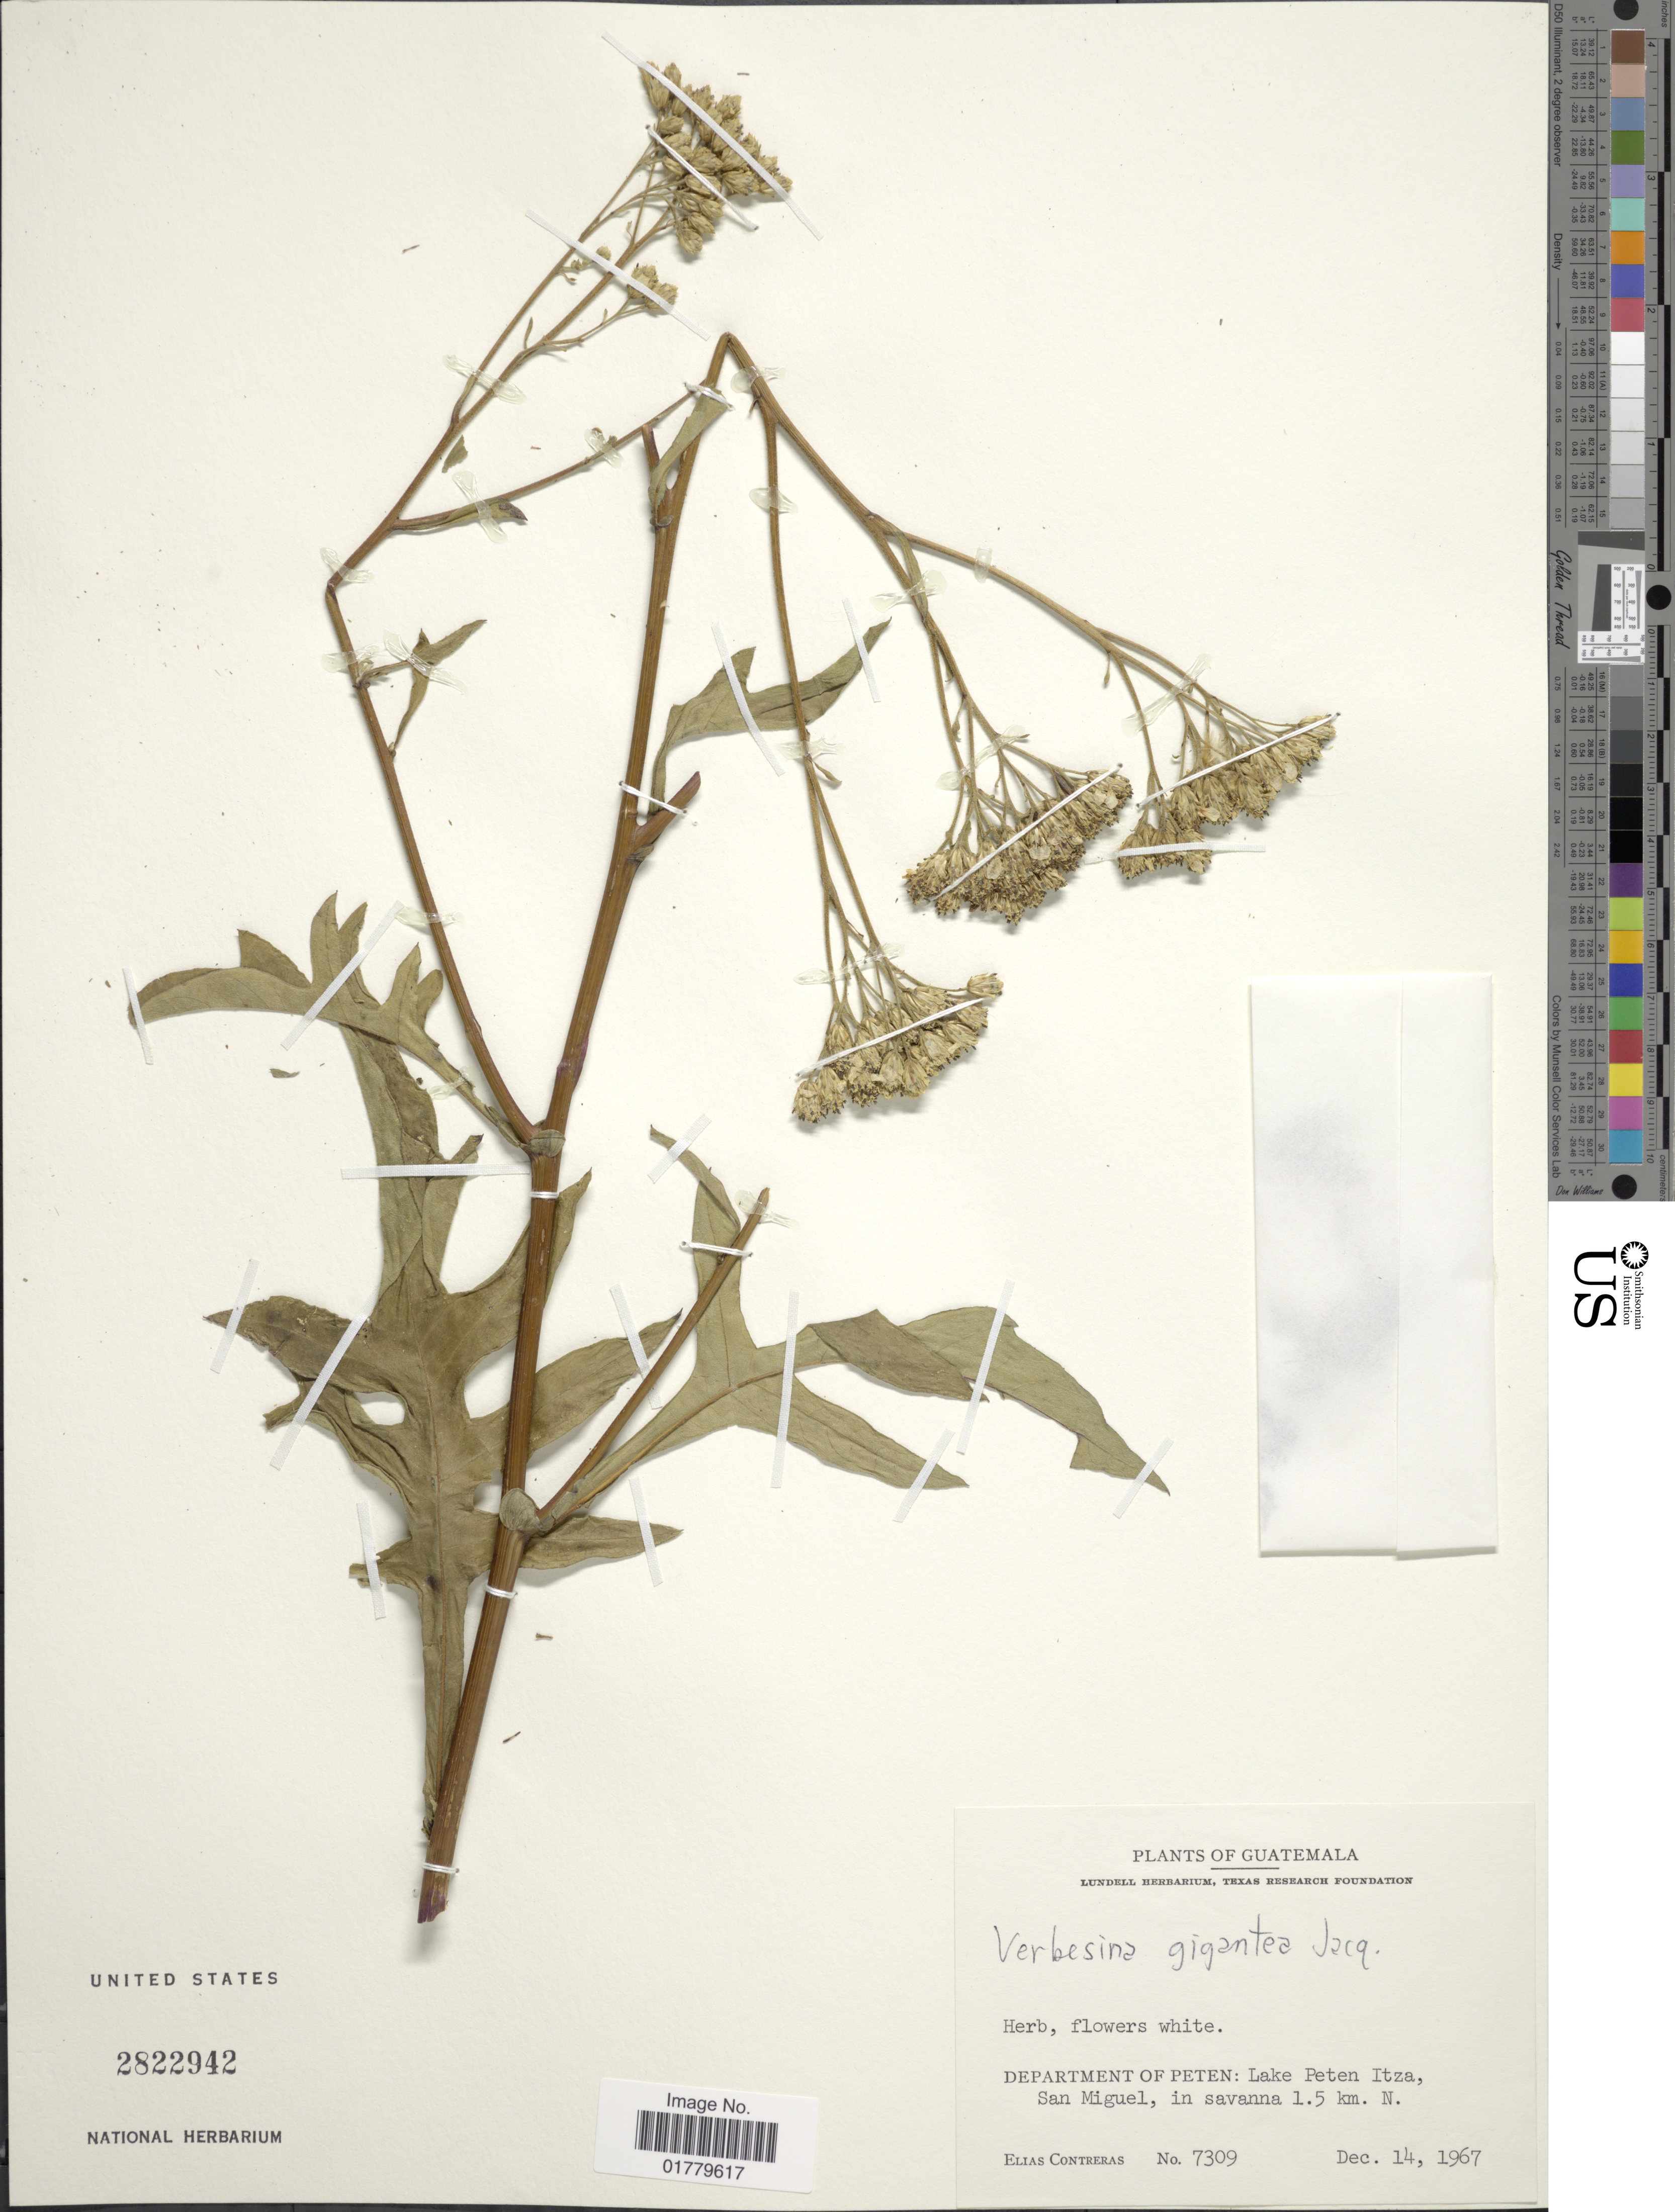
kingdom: Plantae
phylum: Tracheophyta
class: Magnoliopsida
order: Asterales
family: Asteraceae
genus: Verbesina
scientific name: Verbesina gigantea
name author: Jacq.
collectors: E. Contreras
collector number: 7309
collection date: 1967-12-14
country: Guatemala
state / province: El Petén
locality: Department of Peten: Lake Peten Itza, San Miguel, in savanna 1.5 km. N.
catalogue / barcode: US 2822942